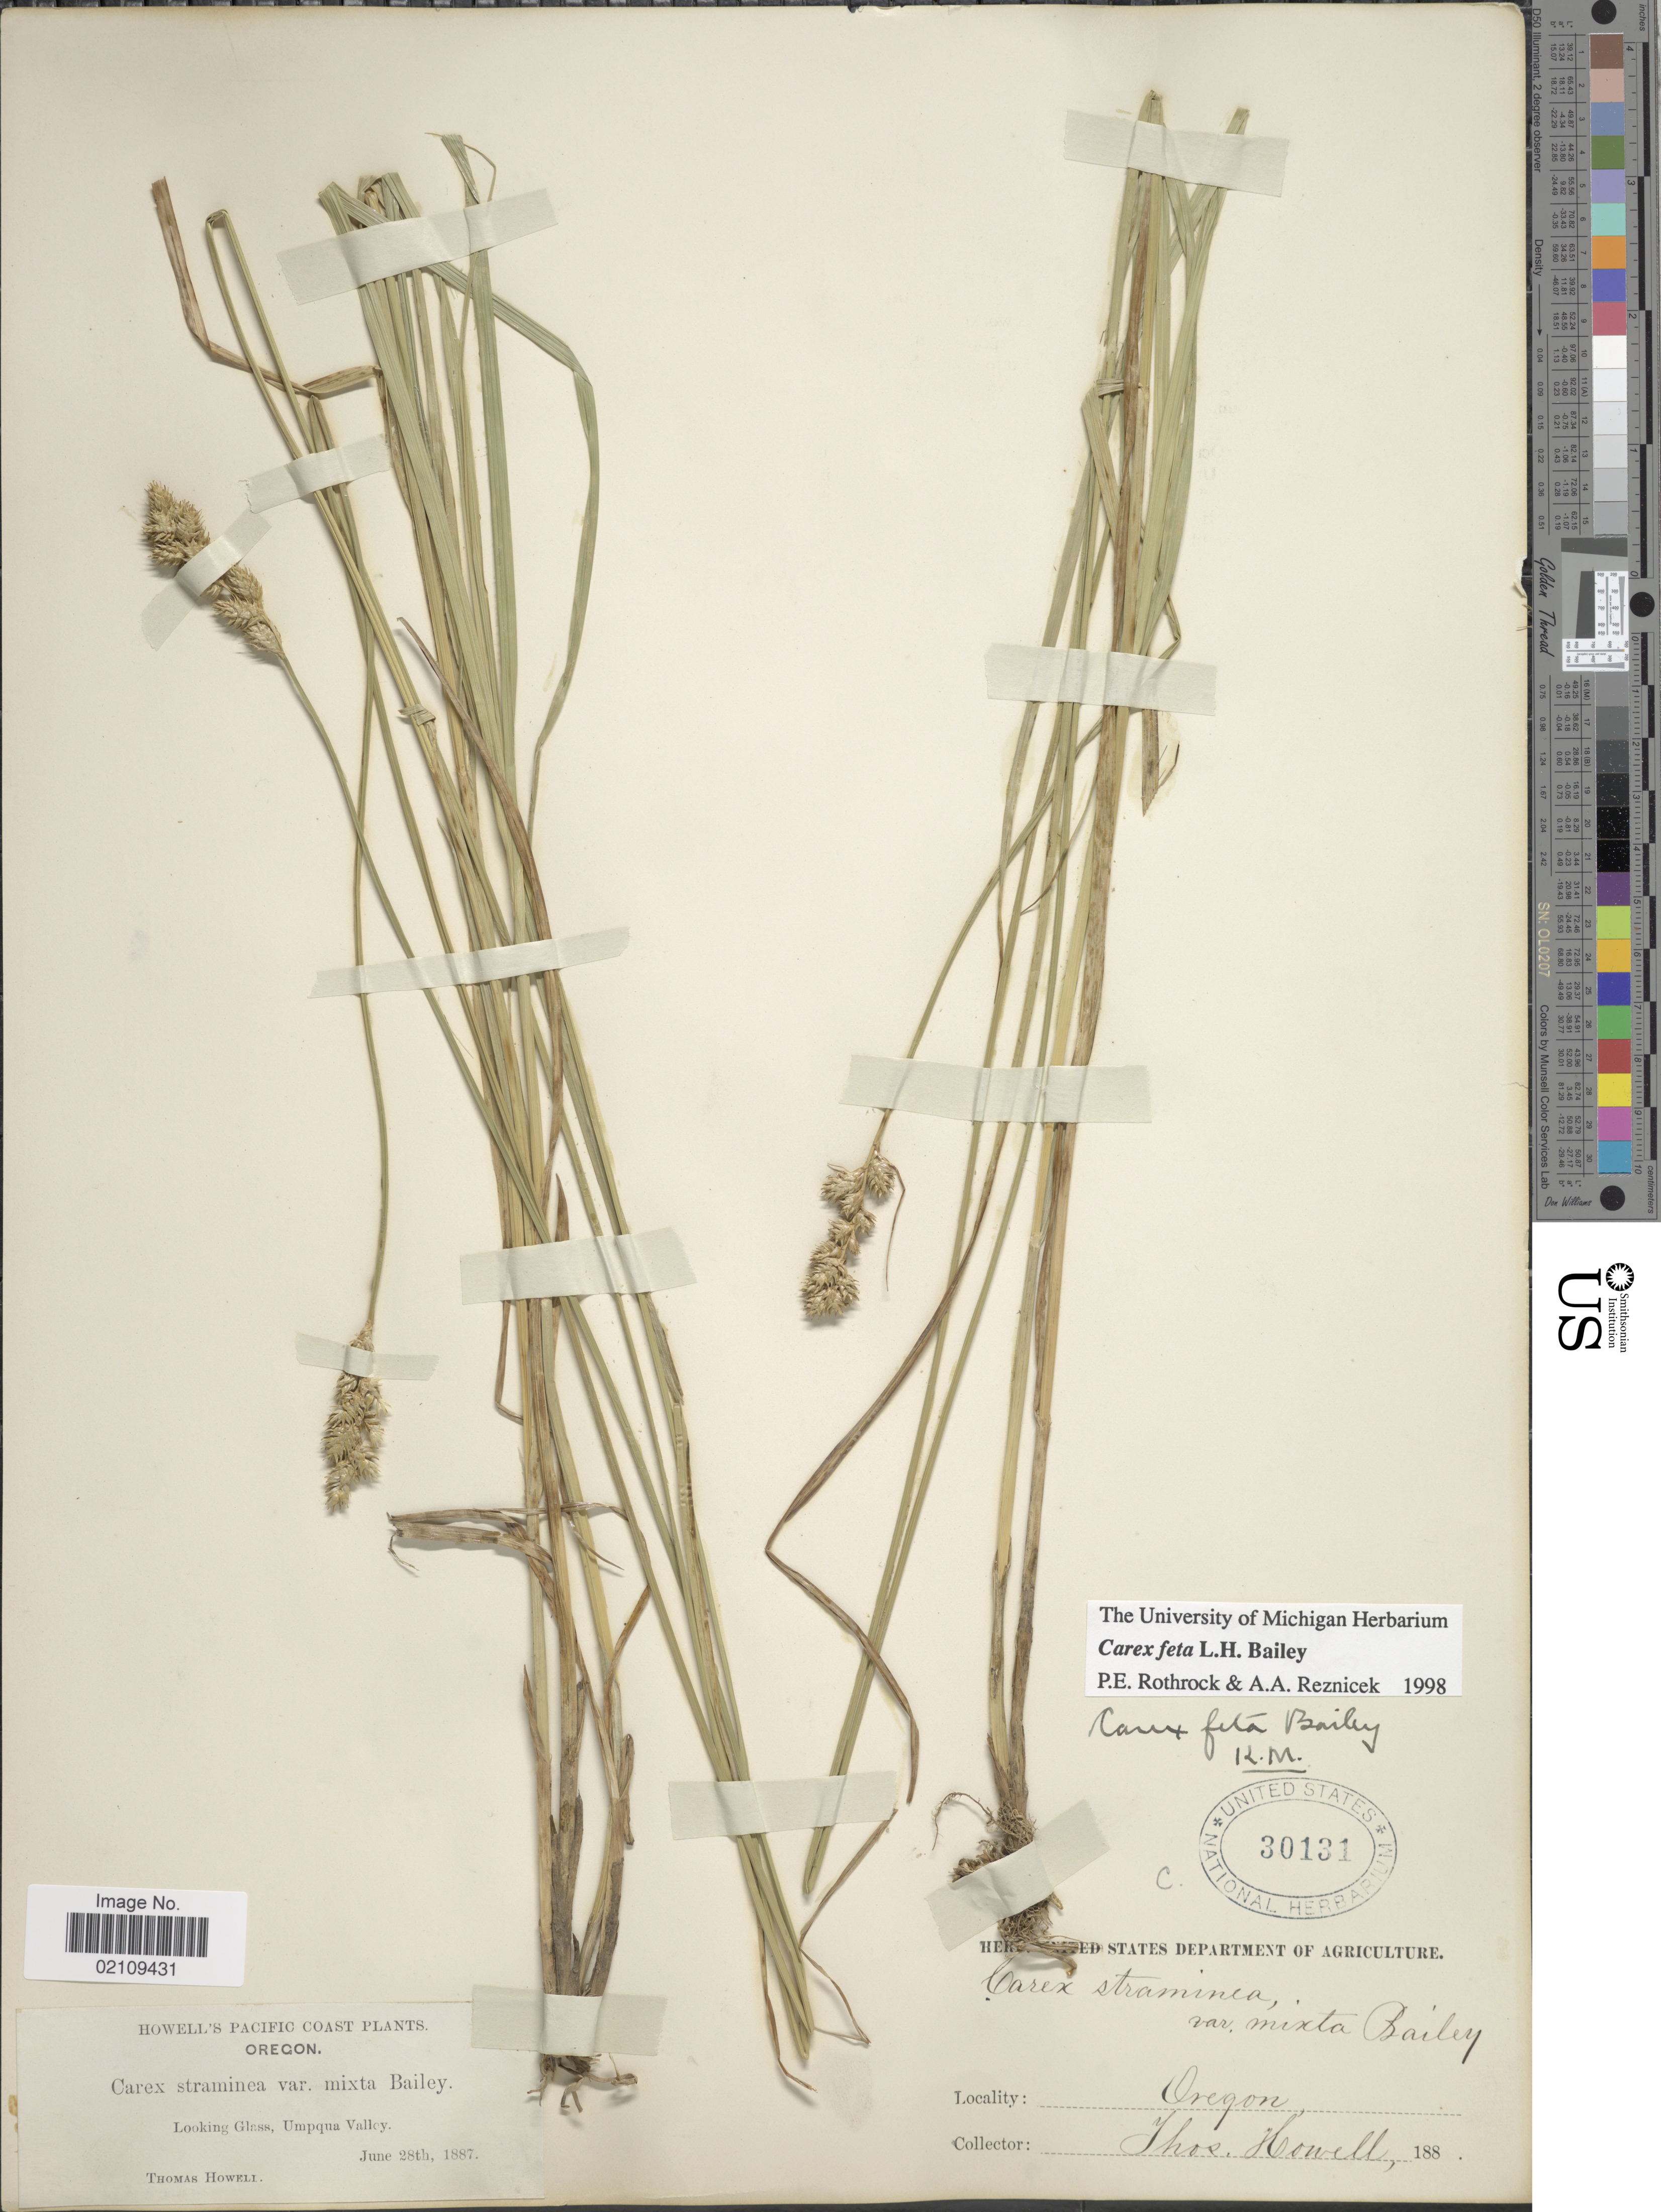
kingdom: Plantae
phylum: Tracheophyta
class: Liliopsida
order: Poales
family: Cyperaceae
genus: Carex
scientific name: Carex feta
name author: L.H. Bailey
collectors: T. Howell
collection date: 1887-06-28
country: United States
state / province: Oregon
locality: Pacific Coast, Looking Glass, Umpqua Valley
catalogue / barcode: US 30131